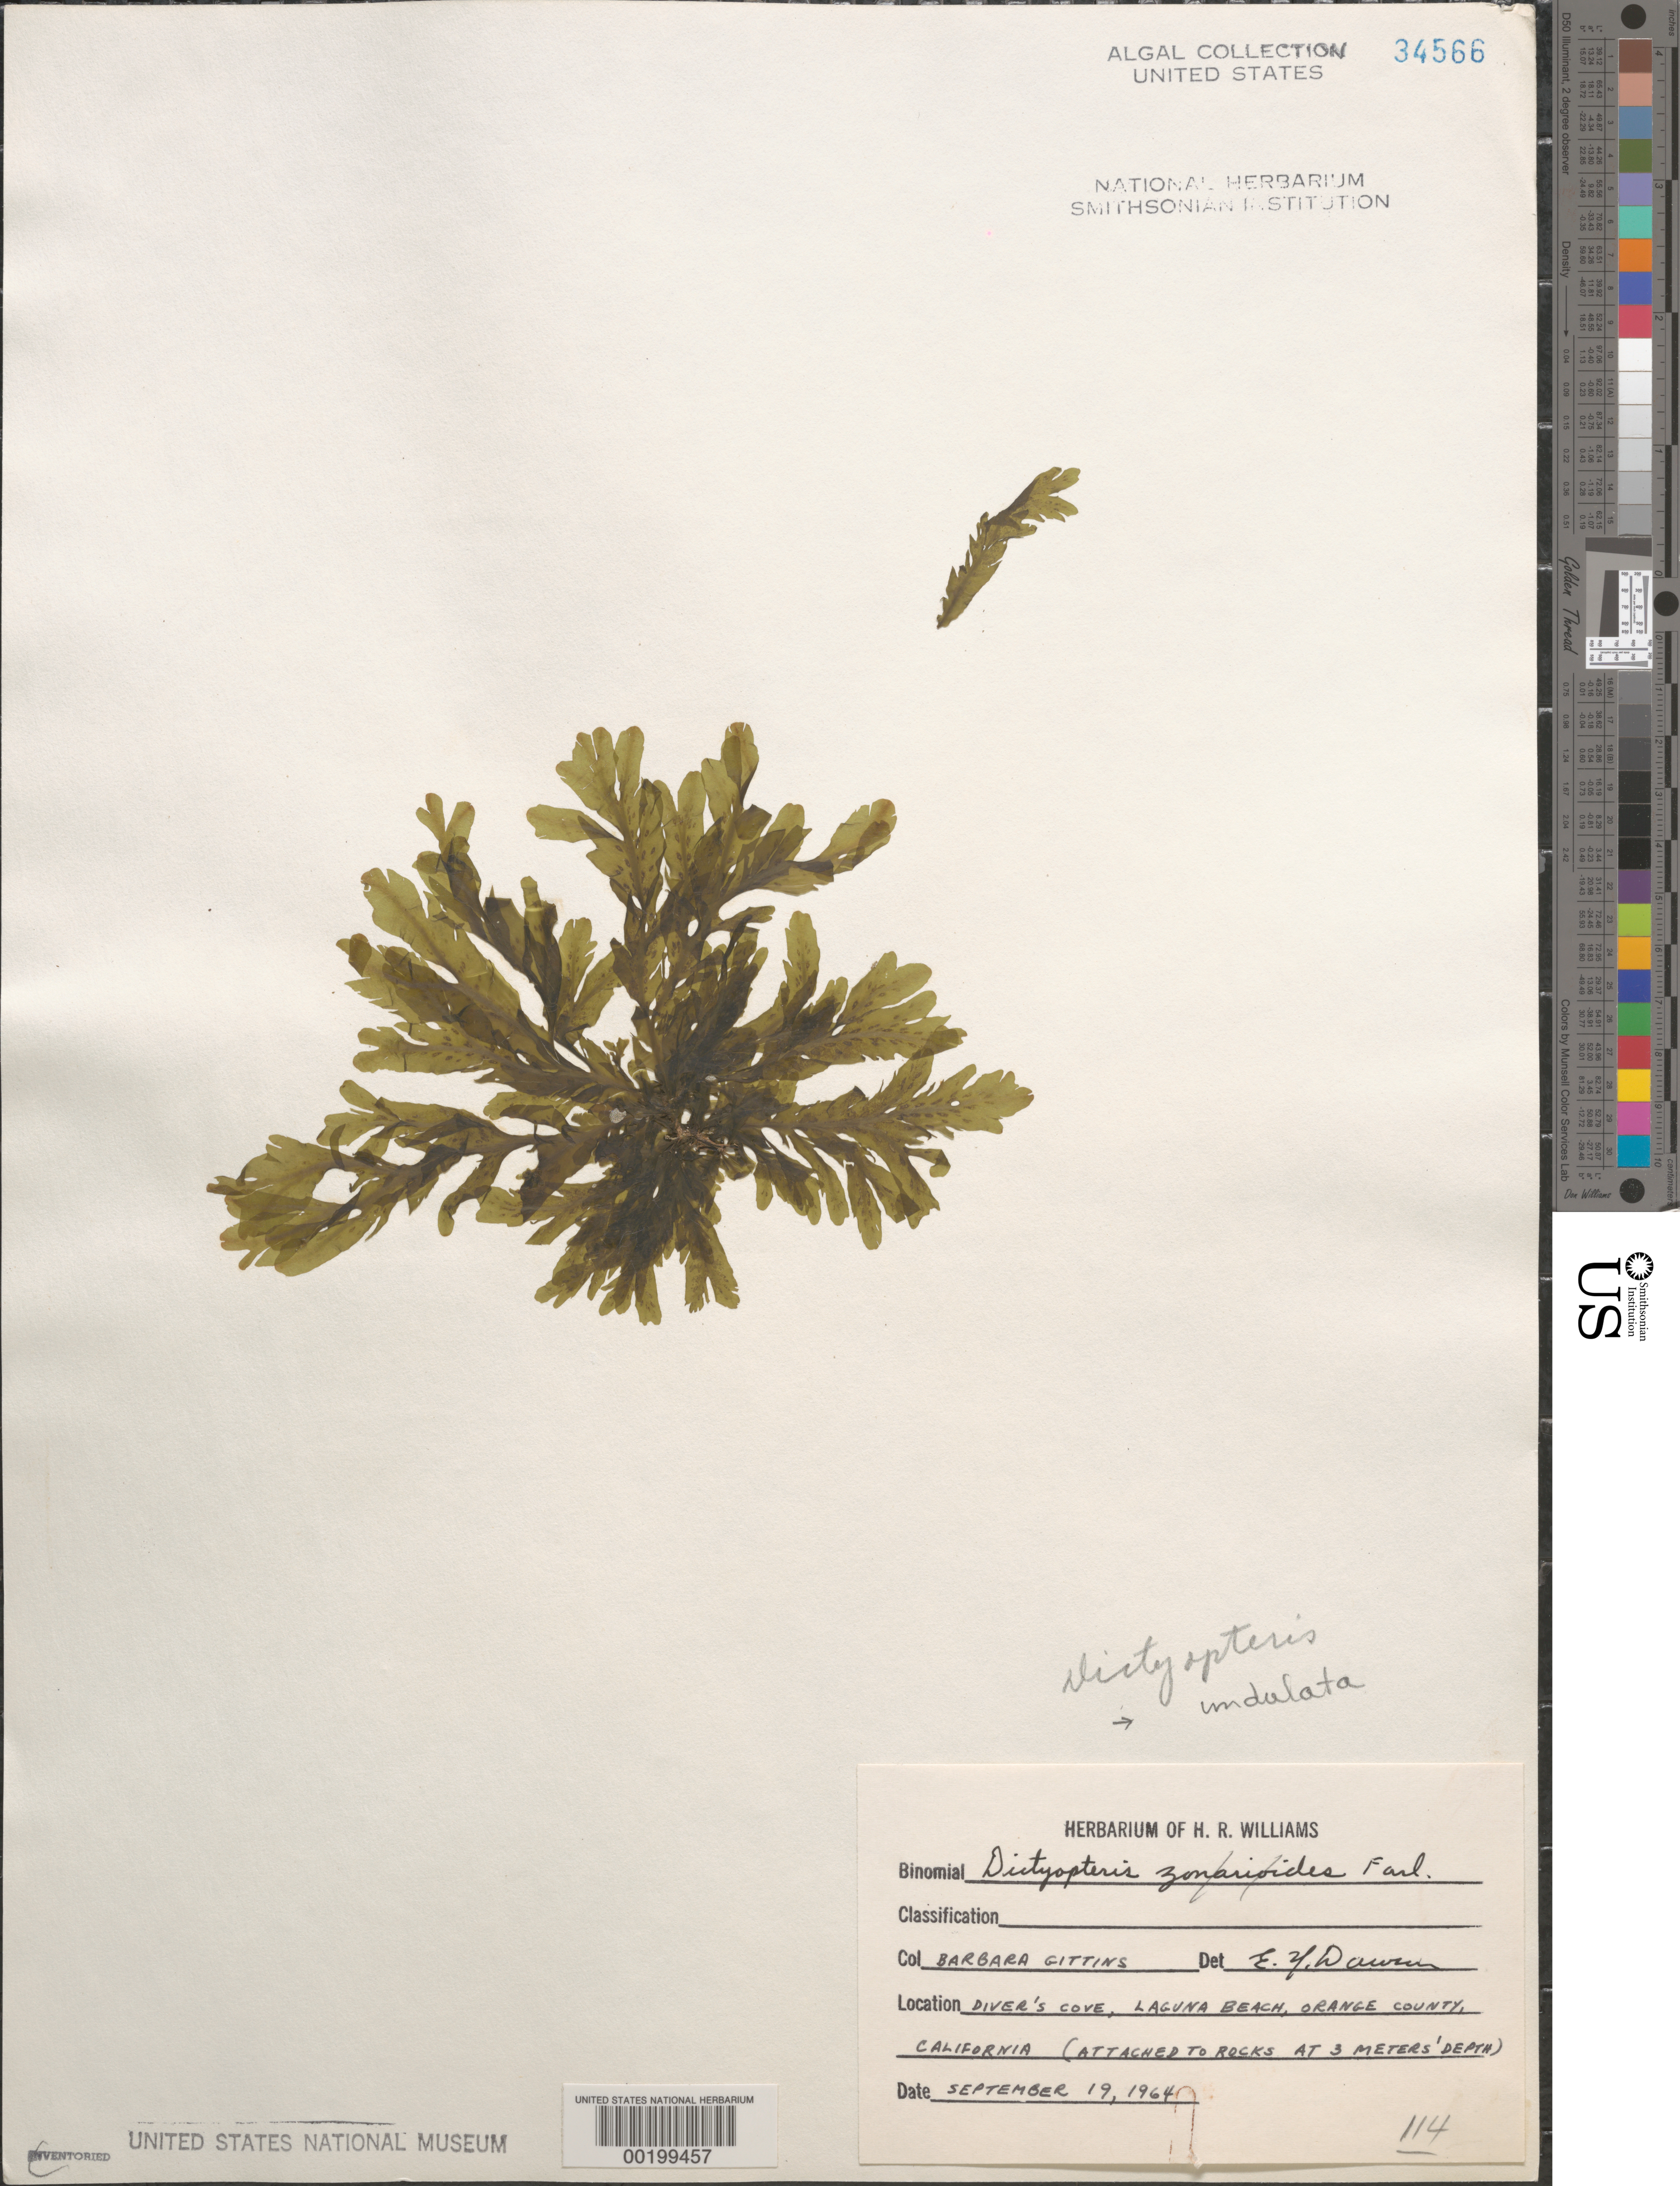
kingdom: Chromista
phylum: Ochrophyta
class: Phaeophyceae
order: Dictyotales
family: Dictyotaceae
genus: Dictyopteris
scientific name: Dictyopteris undulata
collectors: B. Gittins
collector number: Btg 114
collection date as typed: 19 Sep 1964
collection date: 1964-09-19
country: United States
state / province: California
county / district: Orange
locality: Laguna Beach, Diver's Cove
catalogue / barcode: US 34566